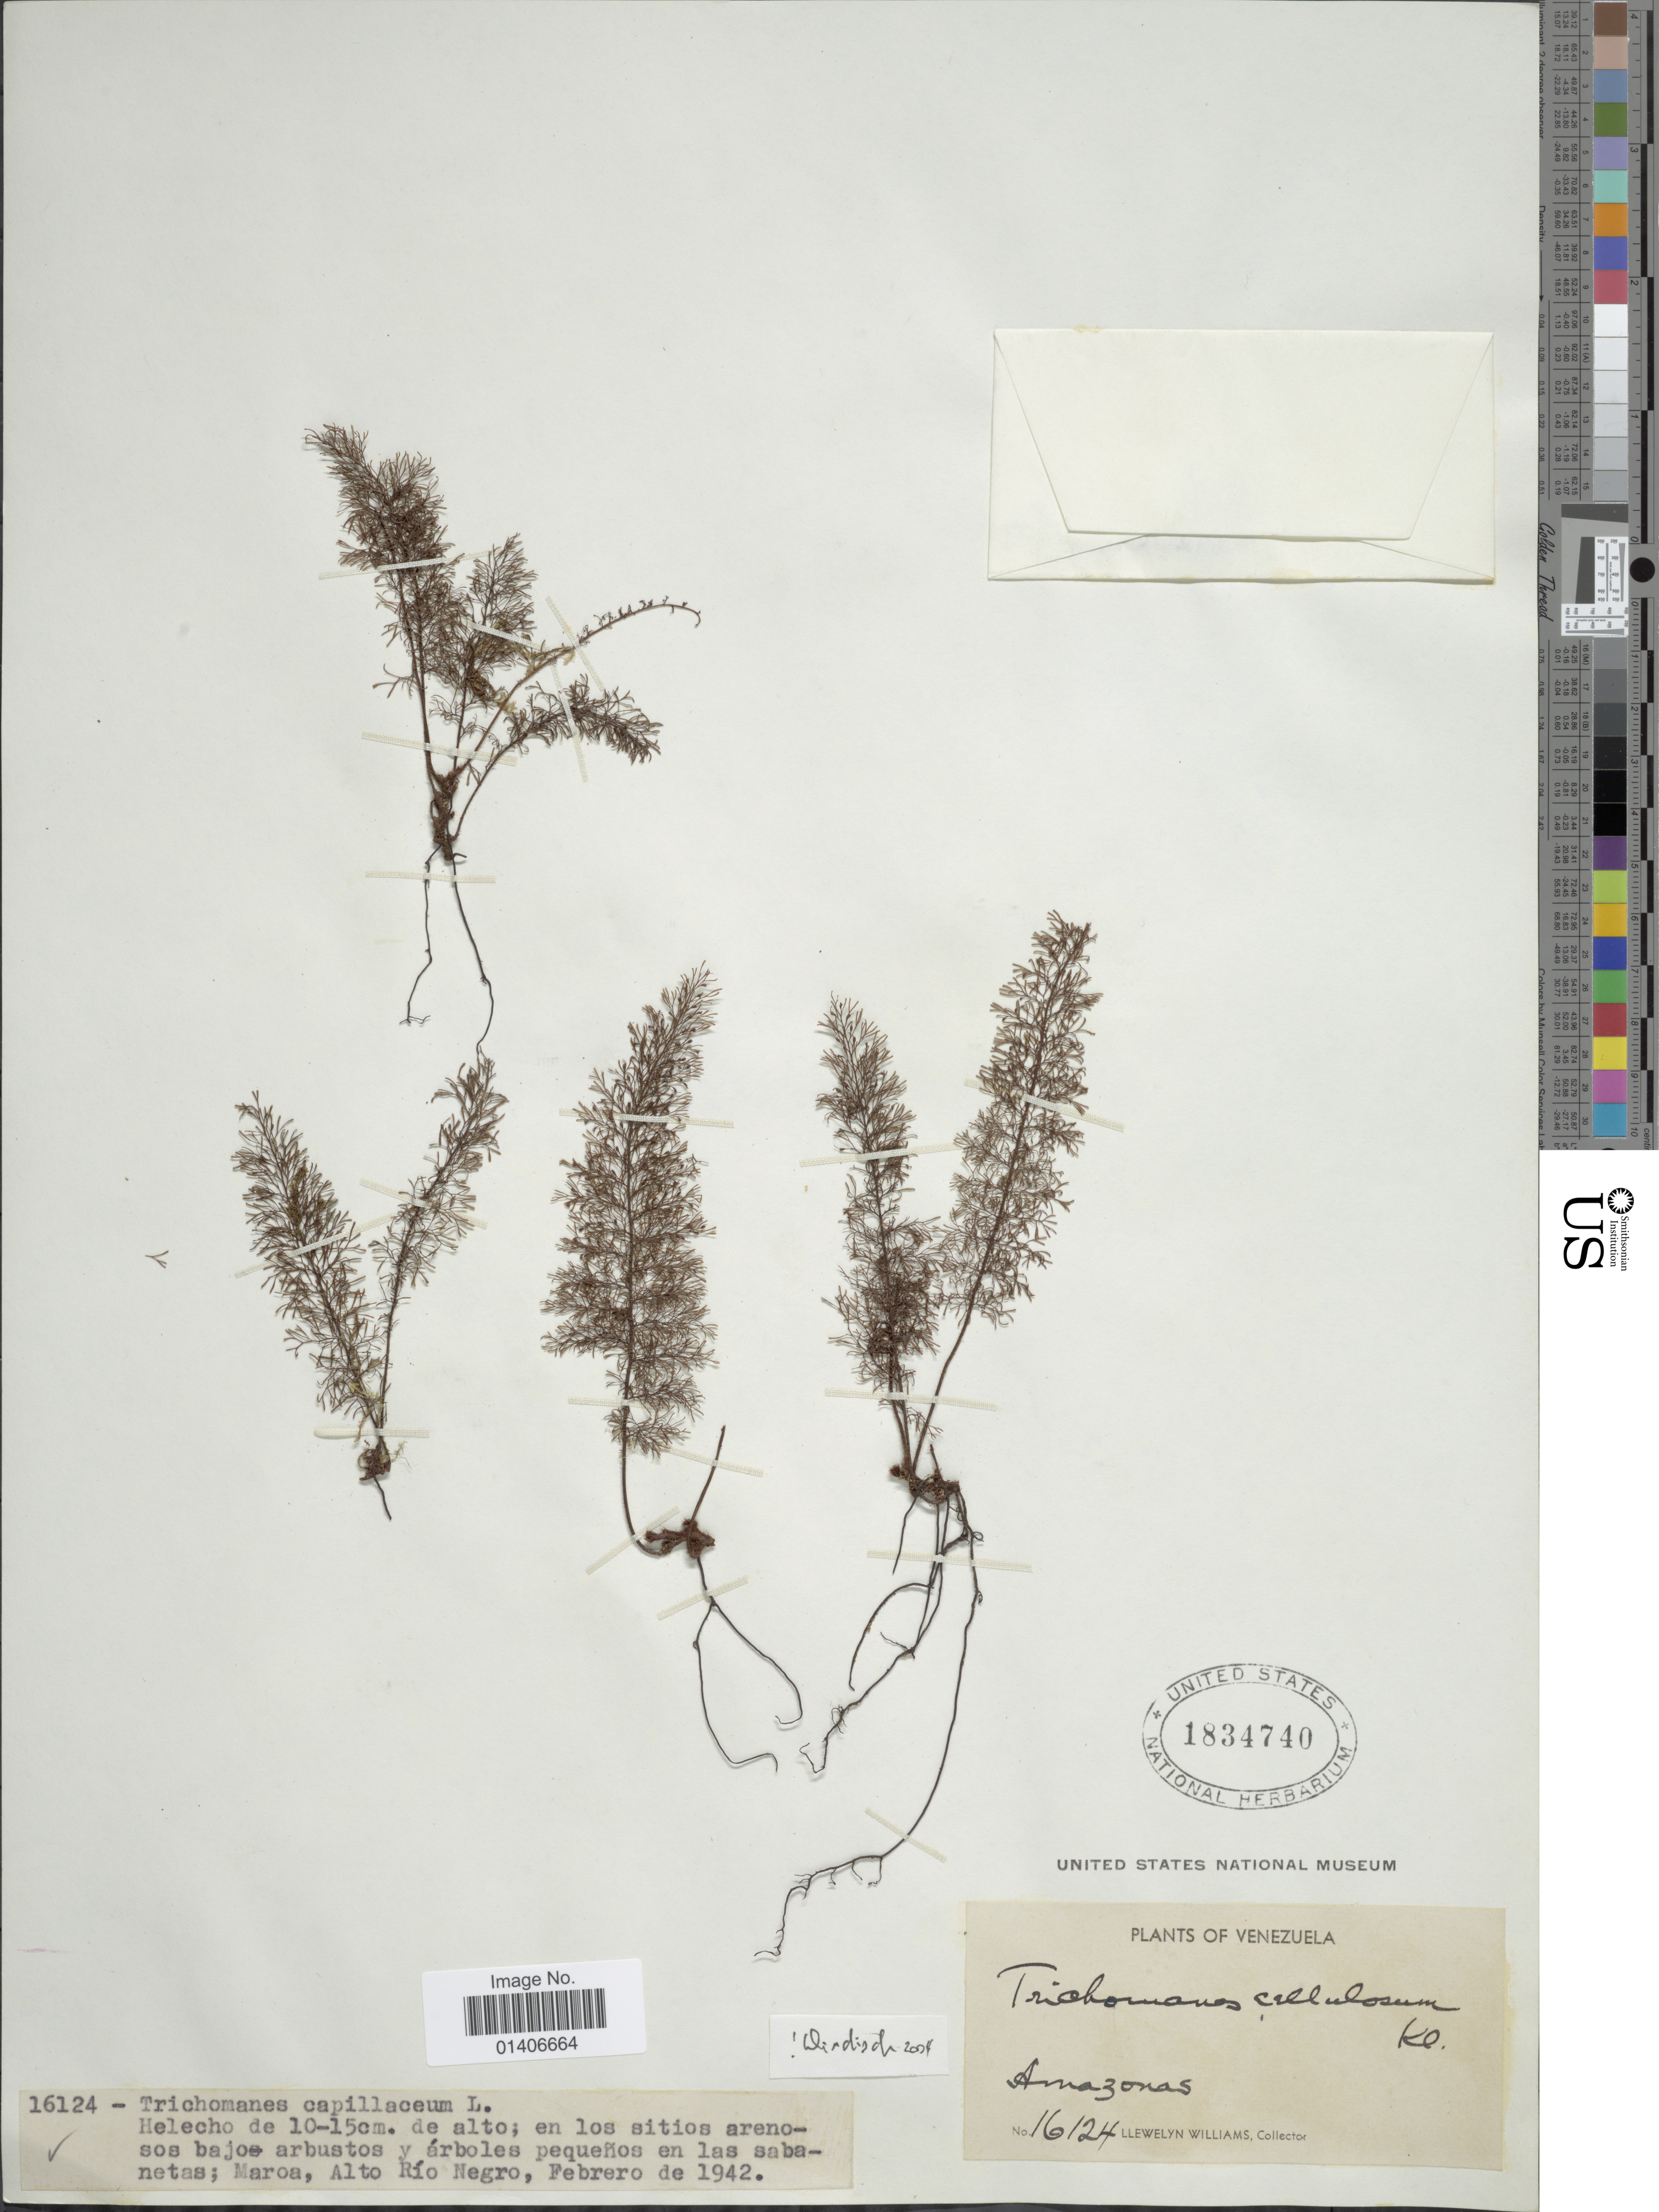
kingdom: Plantae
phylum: Tracheophyta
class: Polypodiopsida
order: Hymenophyllales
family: Hymenophyllaceae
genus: Abrodictyum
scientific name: Abrodictyum cellulosum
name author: (Klotzsch) Ebihara & Dubuisson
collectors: Ll. Williams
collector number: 16124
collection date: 1942-02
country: Venezuela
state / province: Amazonas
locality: Maroa, Alto Rio Negro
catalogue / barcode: US 1834740